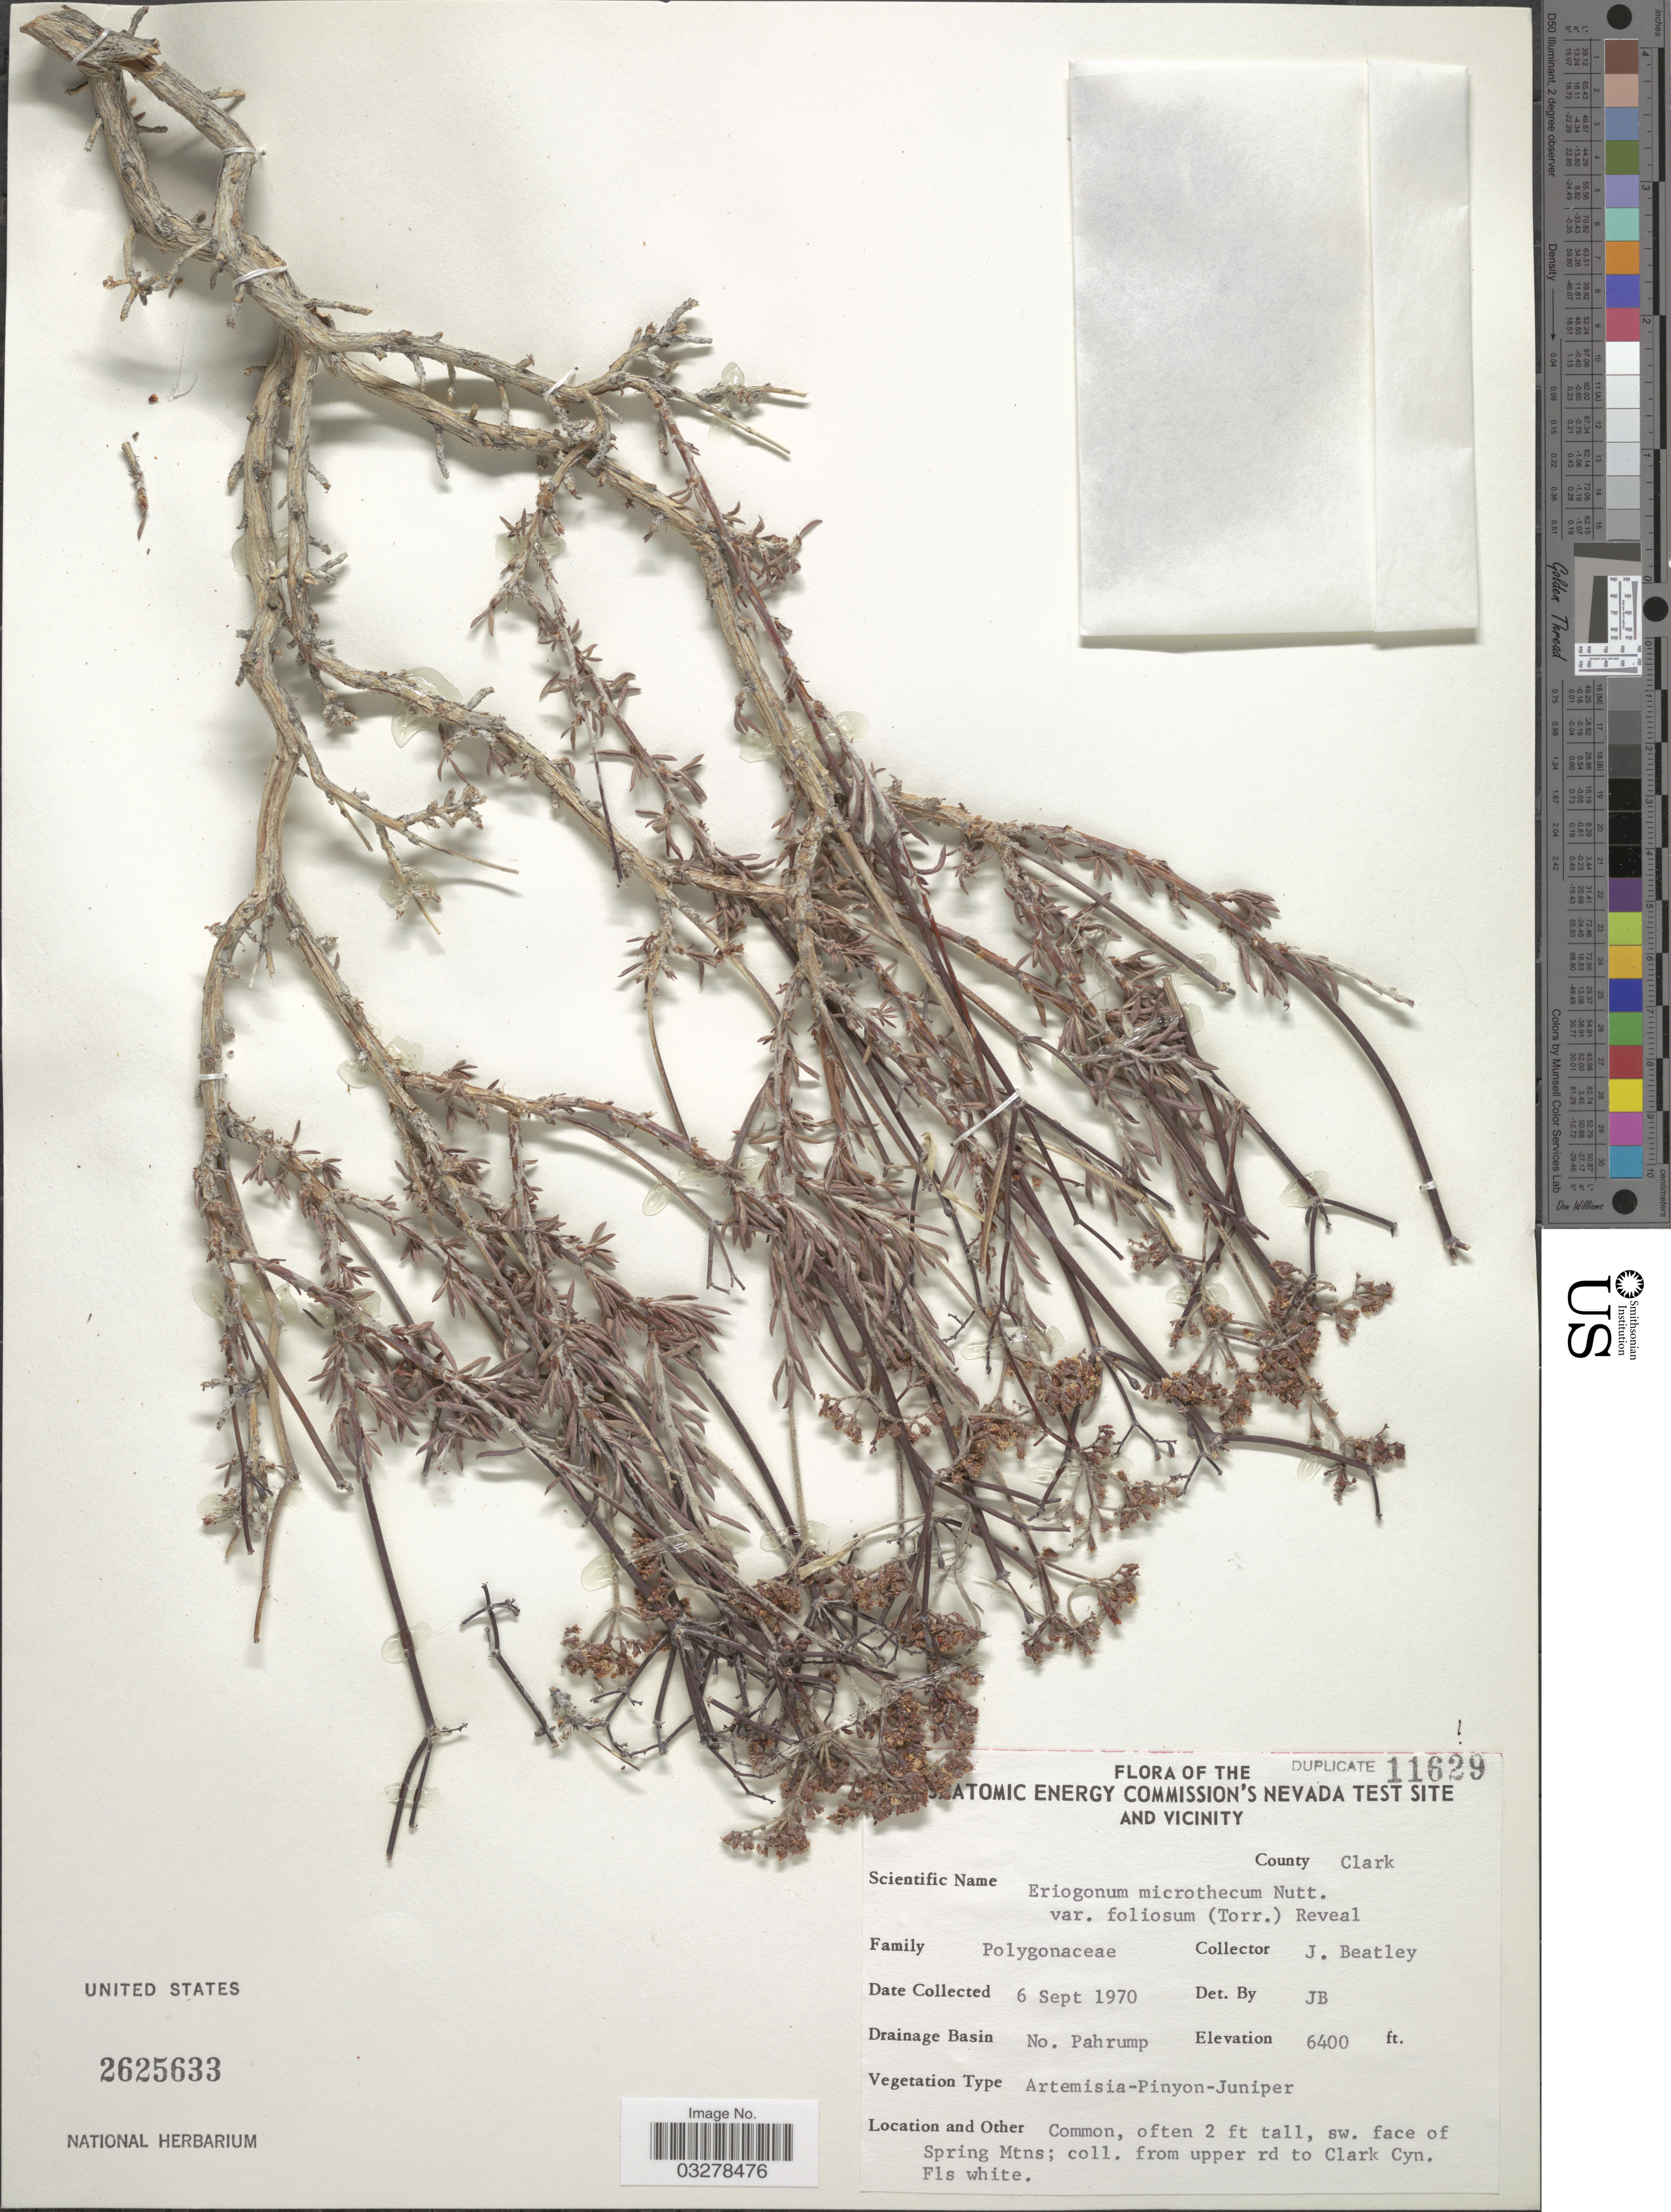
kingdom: Plantae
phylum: Tracheophyta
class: Magnoliopsida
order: Caryophyllales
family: Polygonaceae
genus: Eriogonum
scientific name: Eriogonum microtheca var. foliosum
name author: (Torr. & A. Gray) Reveal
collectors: J. C. Beatley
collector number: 11629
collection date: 1970-09-06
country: United States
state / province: Nevada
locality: U.S. Atomic Energy Commission's Nevada Test Site and Vicinity. County Clark. Drainage Basin No. Pahrump. sw. face of Spring Mtns. Upper rd to Clark Cyn.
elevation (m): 1951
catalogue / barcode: US 2625633